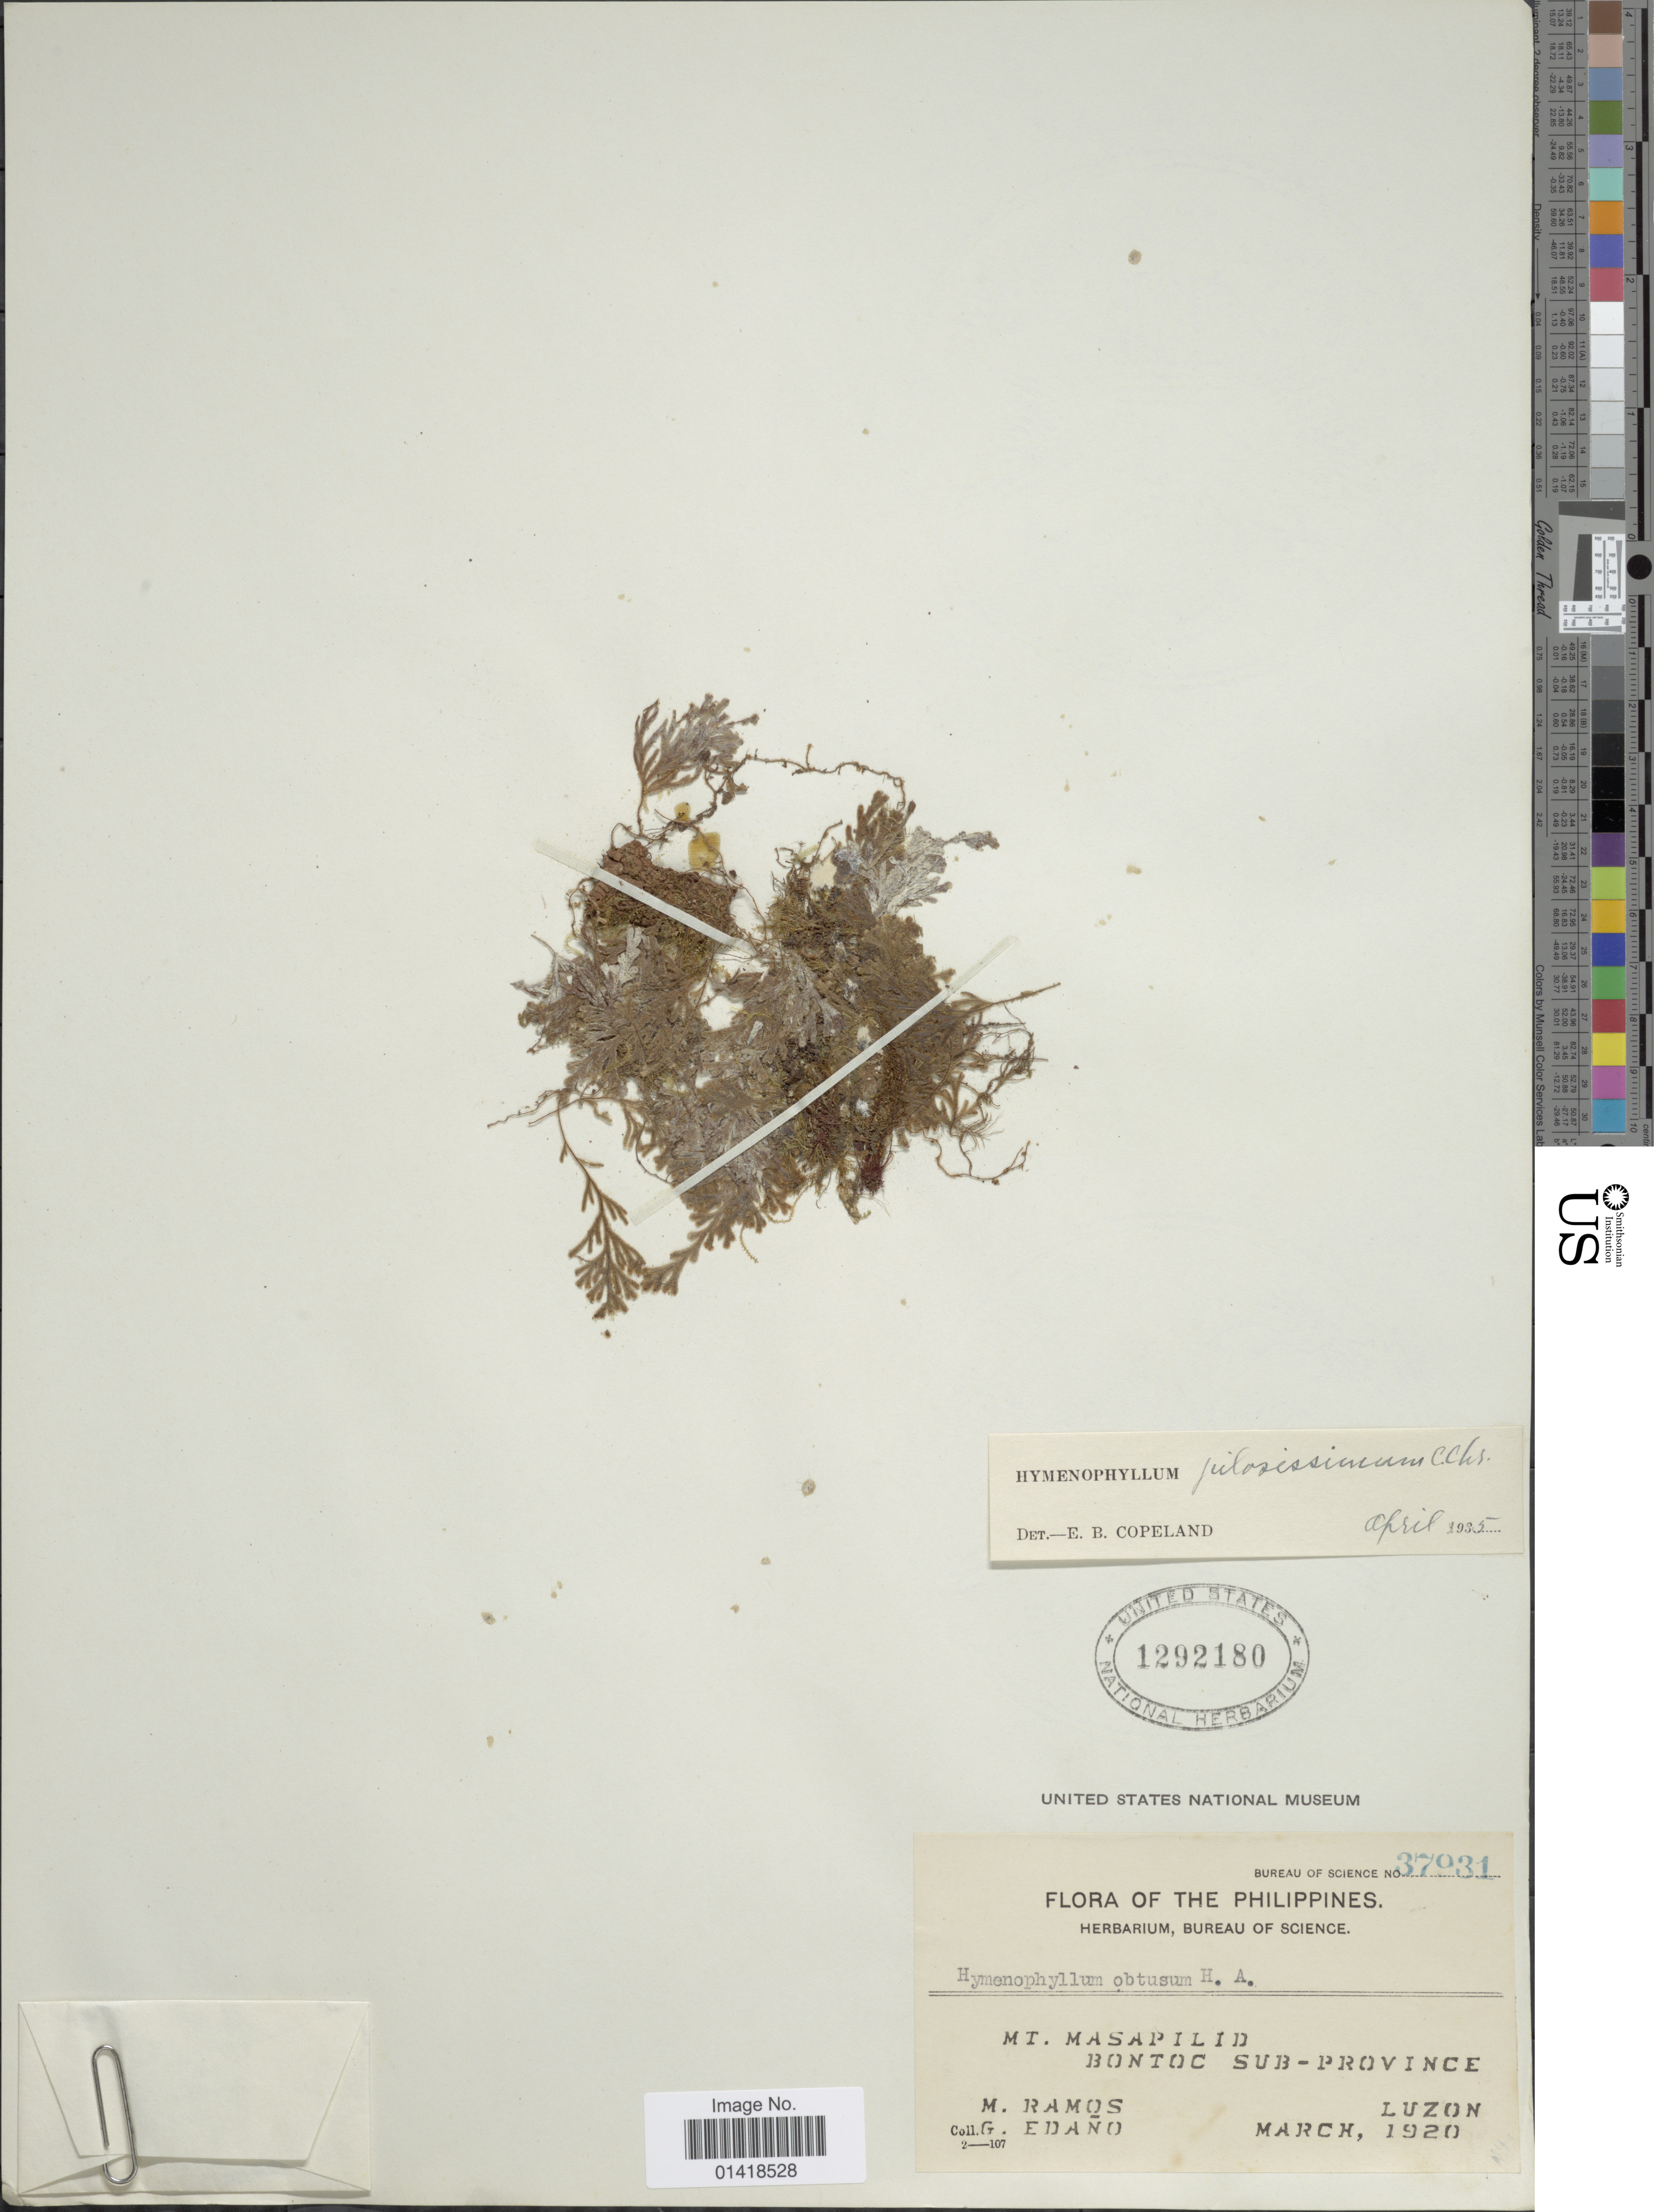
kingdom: Plantae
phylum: Tracheophyta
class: Polypodiopsida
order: Hymenophyllales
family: Hymenophyllaceae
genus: Hymenophyllum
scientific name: Hymenophyllum pilosissimum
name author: C. Chr.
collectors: M. Ramos & G. Edaño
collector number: Bureau of Science 37931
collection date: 1920-03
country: Philippines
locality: The Philippines. Mt. Masapilid. Bontoc Sub-province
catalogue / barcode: US 1292180